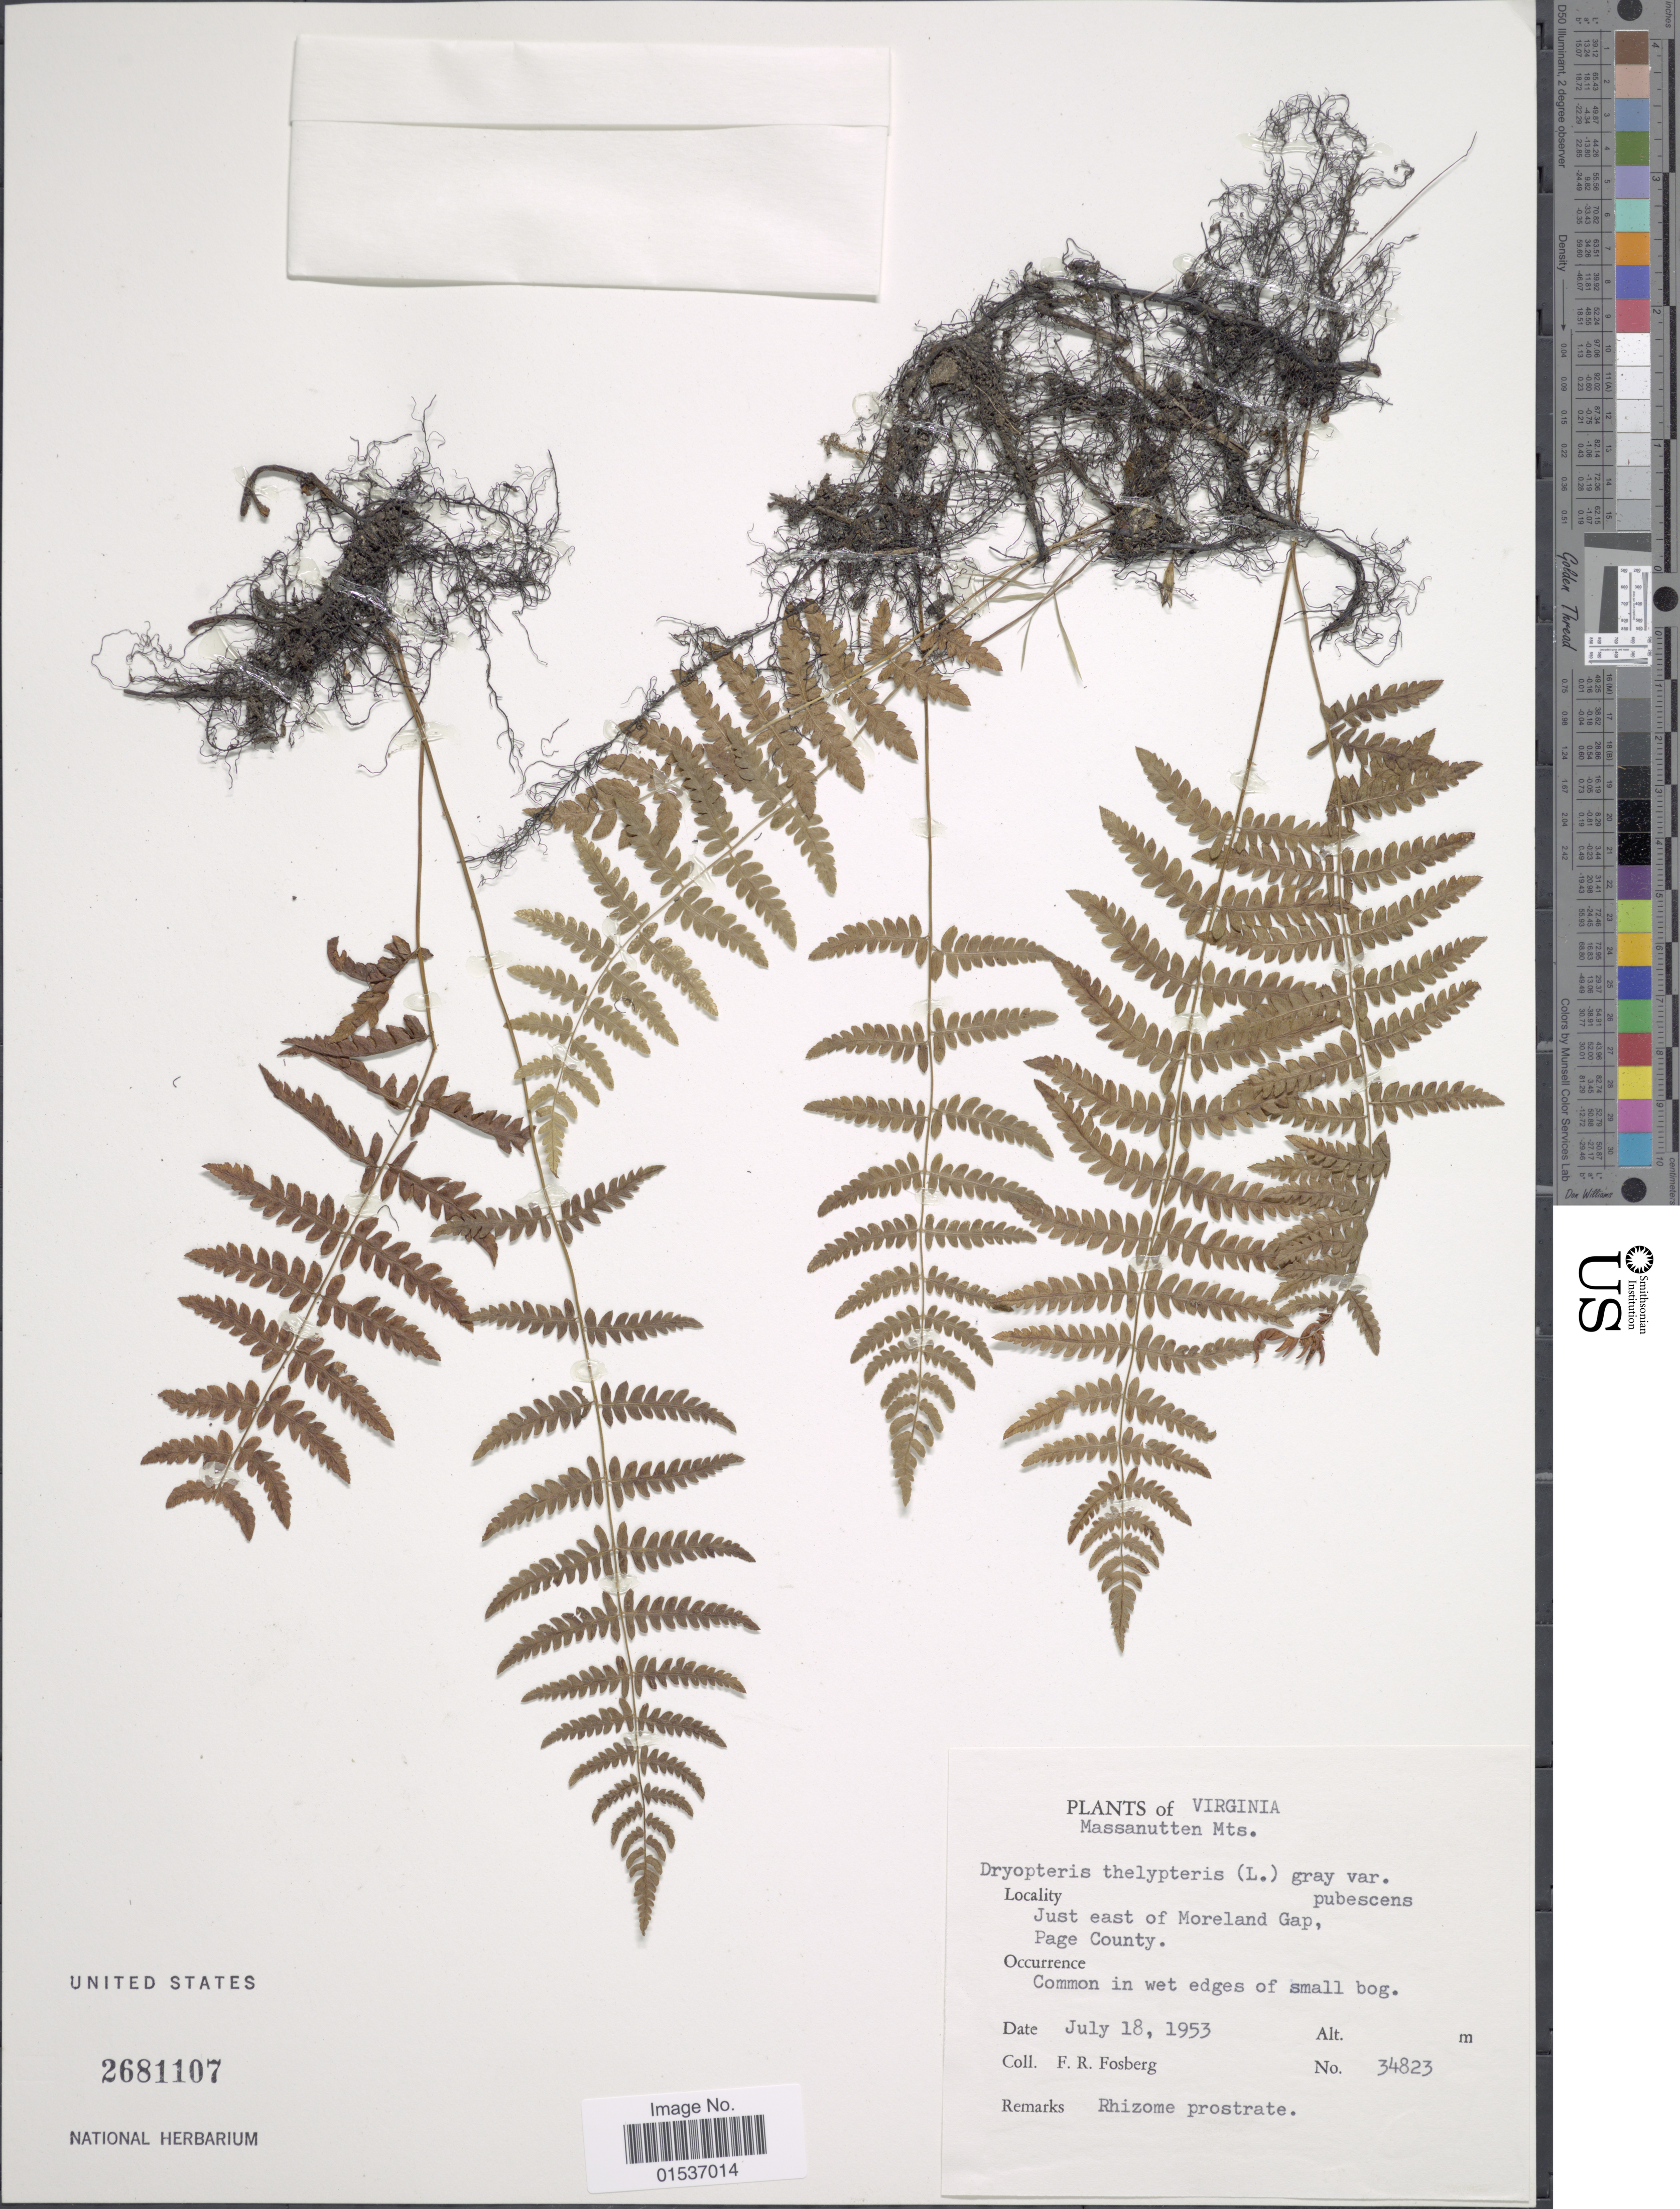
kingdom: Plantae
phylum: Tracheophyta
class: Polypodiopsida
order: Polypodiales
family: Thelypteridaceae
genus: Thelypteris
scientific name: Thelypteris palustris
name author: (Salisb.) Schott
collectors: F. R. Fosberg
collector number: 34823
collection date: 1953-07-18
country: United States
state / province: Virginia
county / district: Page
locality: Virginia. Massanutten Mts. Just east of Moreland Gap,Page County.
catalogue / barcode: US 2681107